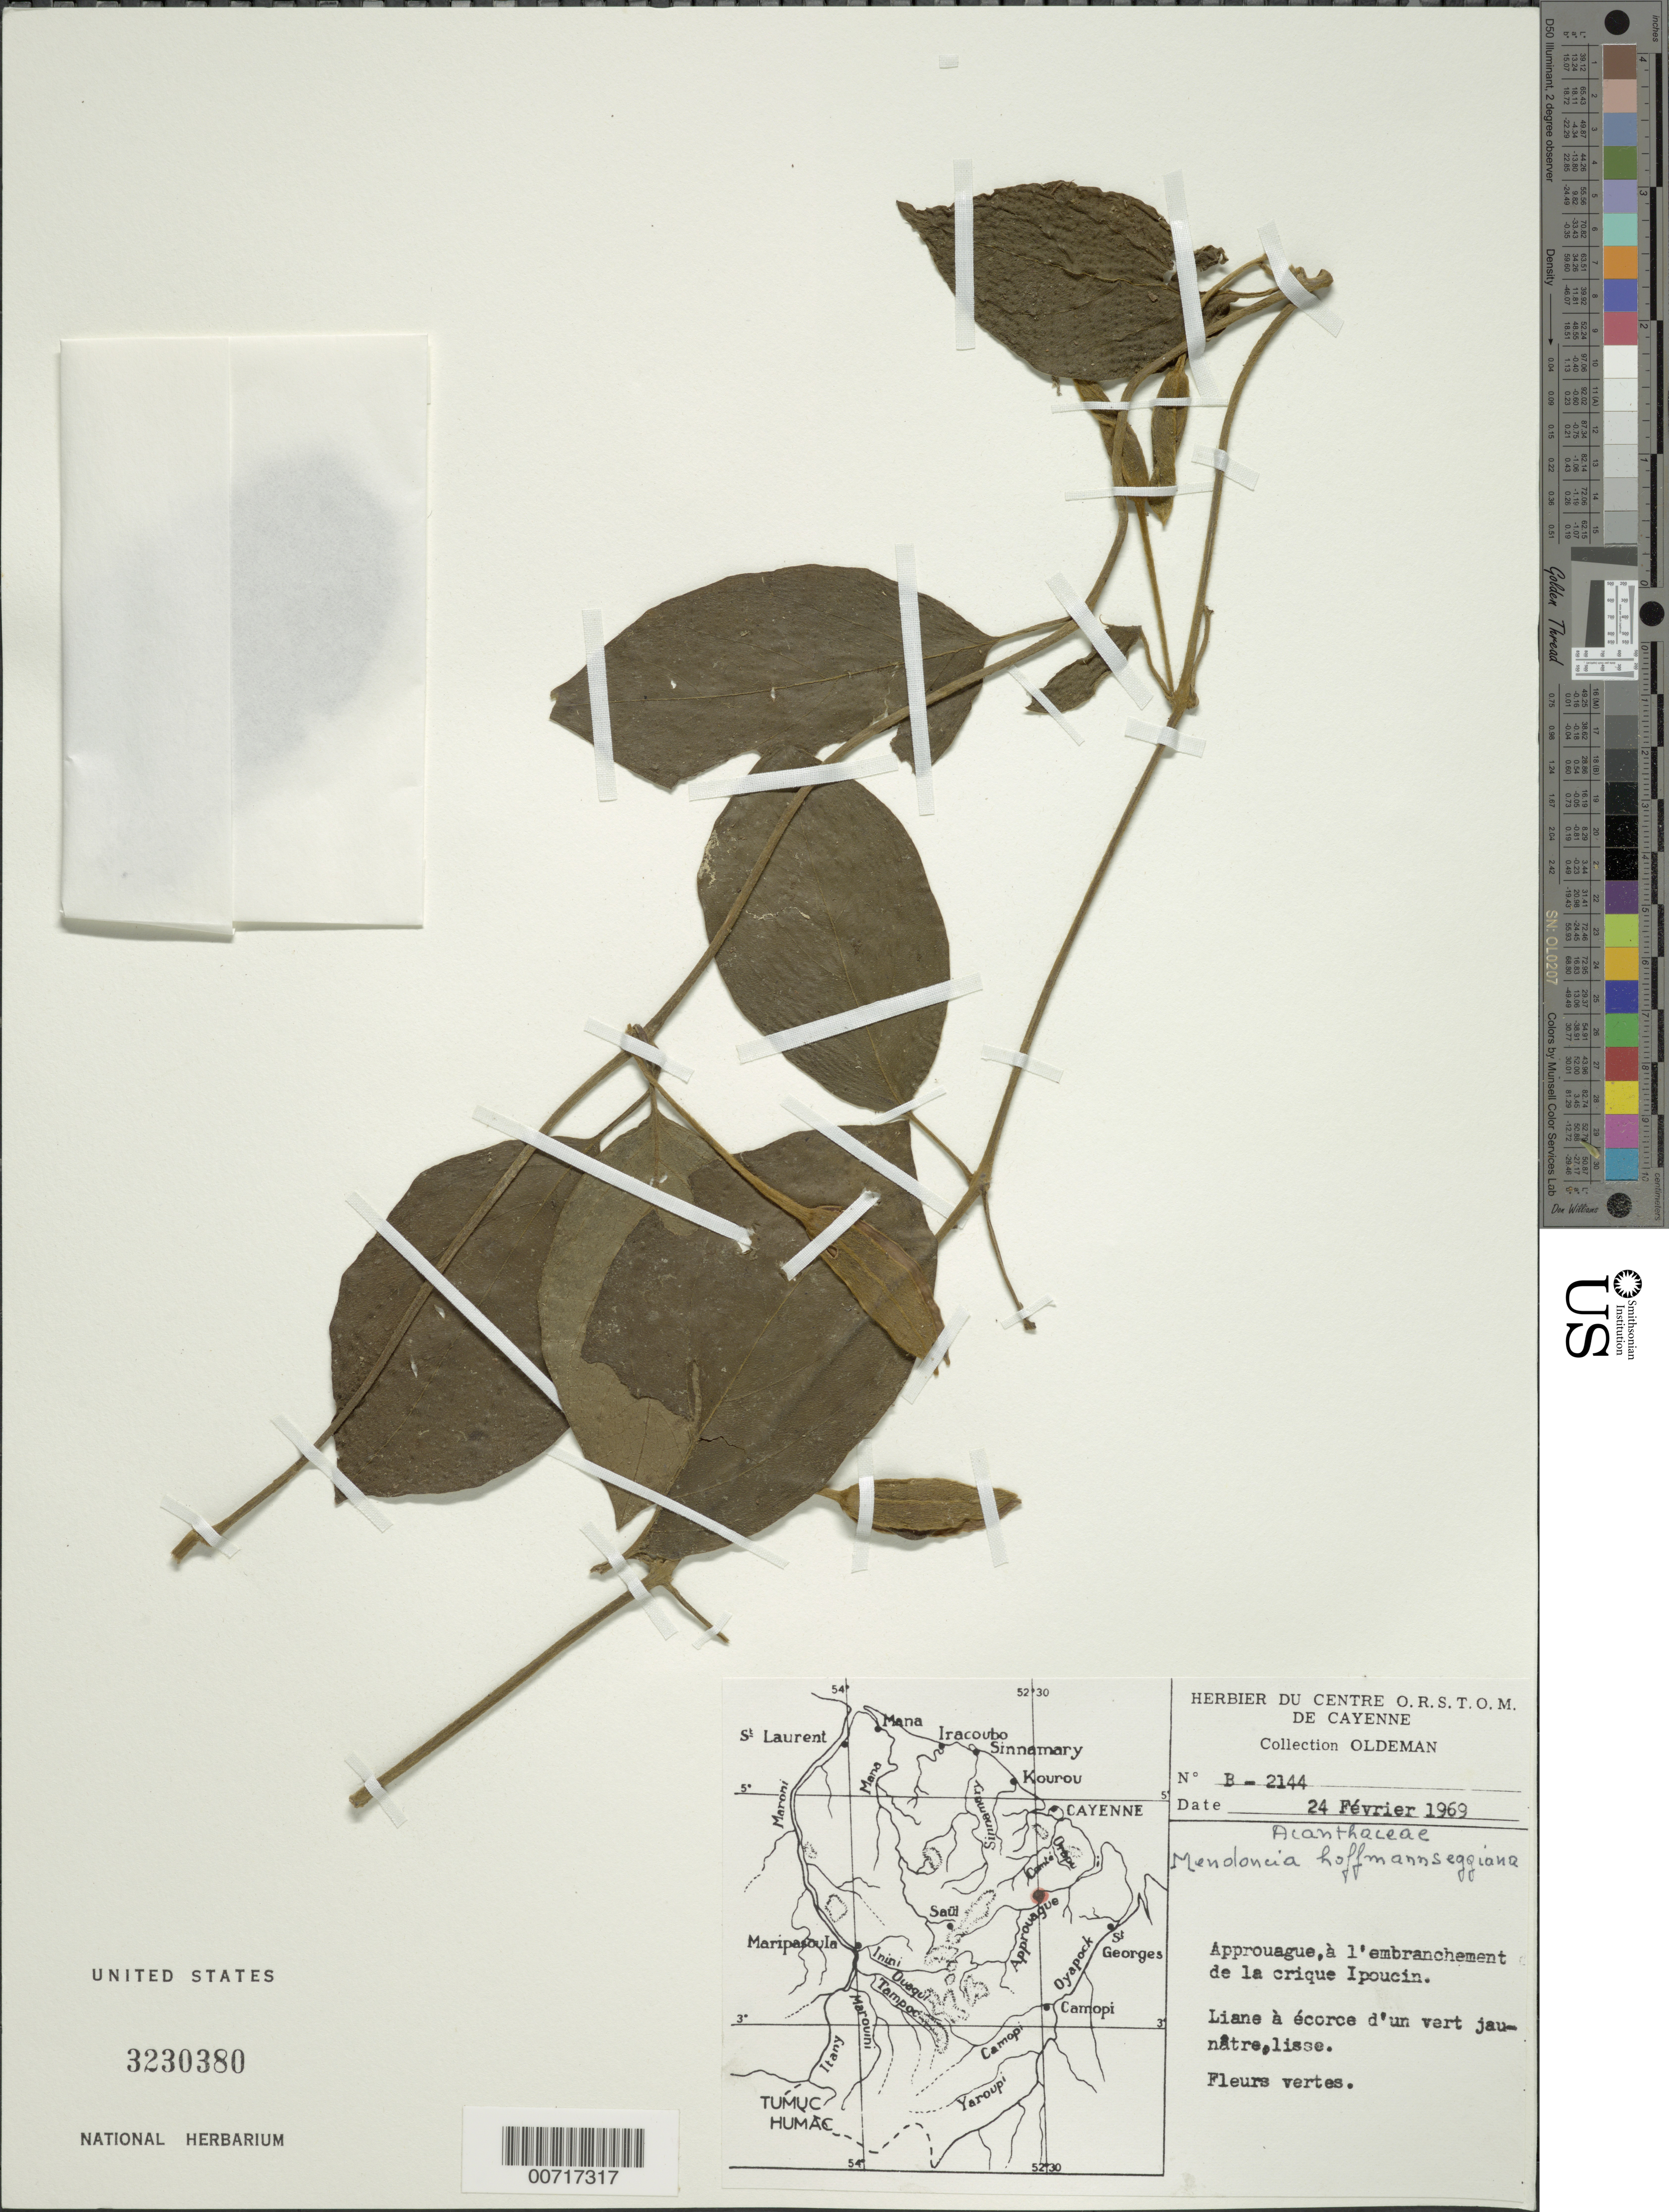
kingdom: Plantae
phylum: Tracheophyta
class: Magnoliopsida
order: Lamiales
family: Acanthaceae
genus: Mendoncia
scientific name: Mendoncia hoffmannseggiana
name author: Nees in DC.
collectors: R. Oldeman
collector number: B 2144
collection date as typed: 24-Feb-69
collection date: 1969-02-24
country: French Guiana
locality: Approuague, à l'embranchement de la Crique Ipoucin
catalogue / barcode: US 3230380